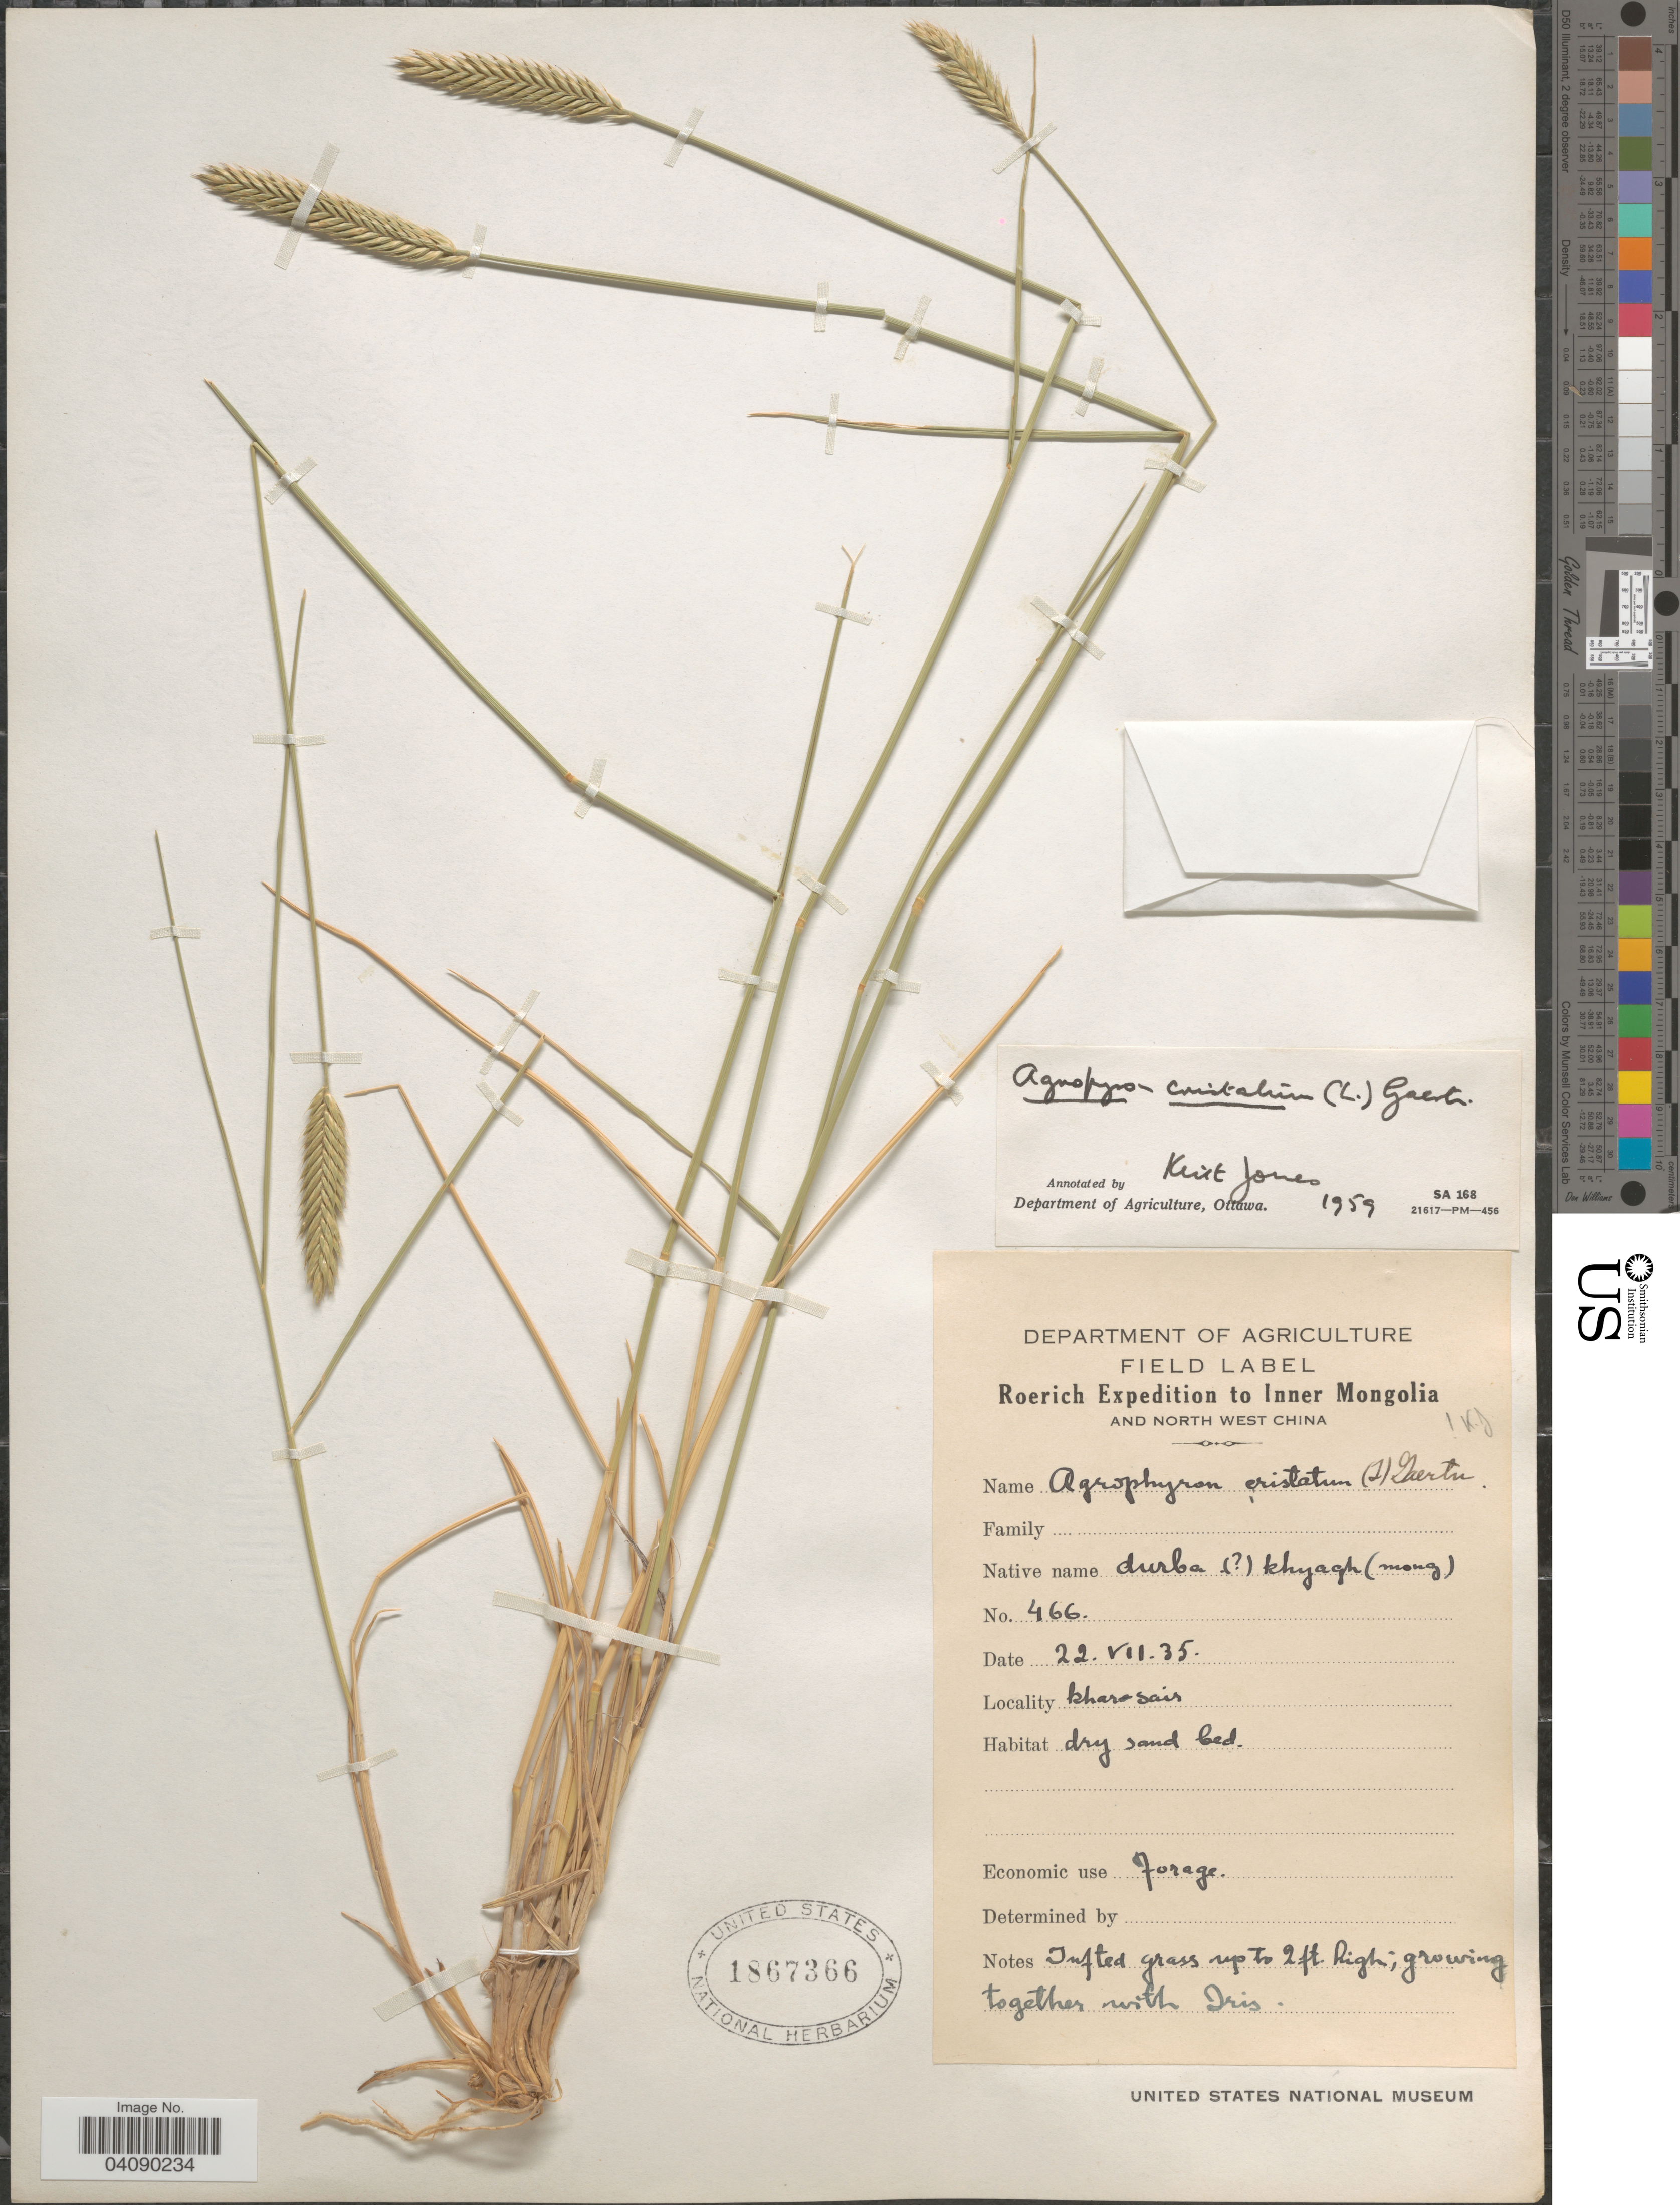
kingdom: Plantae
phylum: Tracheophyta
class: Liliopsida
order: Poales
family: Poaceae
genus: Agropyron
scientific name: Agropyron cristatum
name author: (L.) Gaertn.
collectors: Roerich Expedition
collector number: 466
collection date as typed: Transcribed d/m/y: 22/7/35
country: China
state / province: Nei Monggol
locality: To Inner Mongolia and North West China. Khar-sais. Dry sand bed.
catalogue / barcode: US 1867366